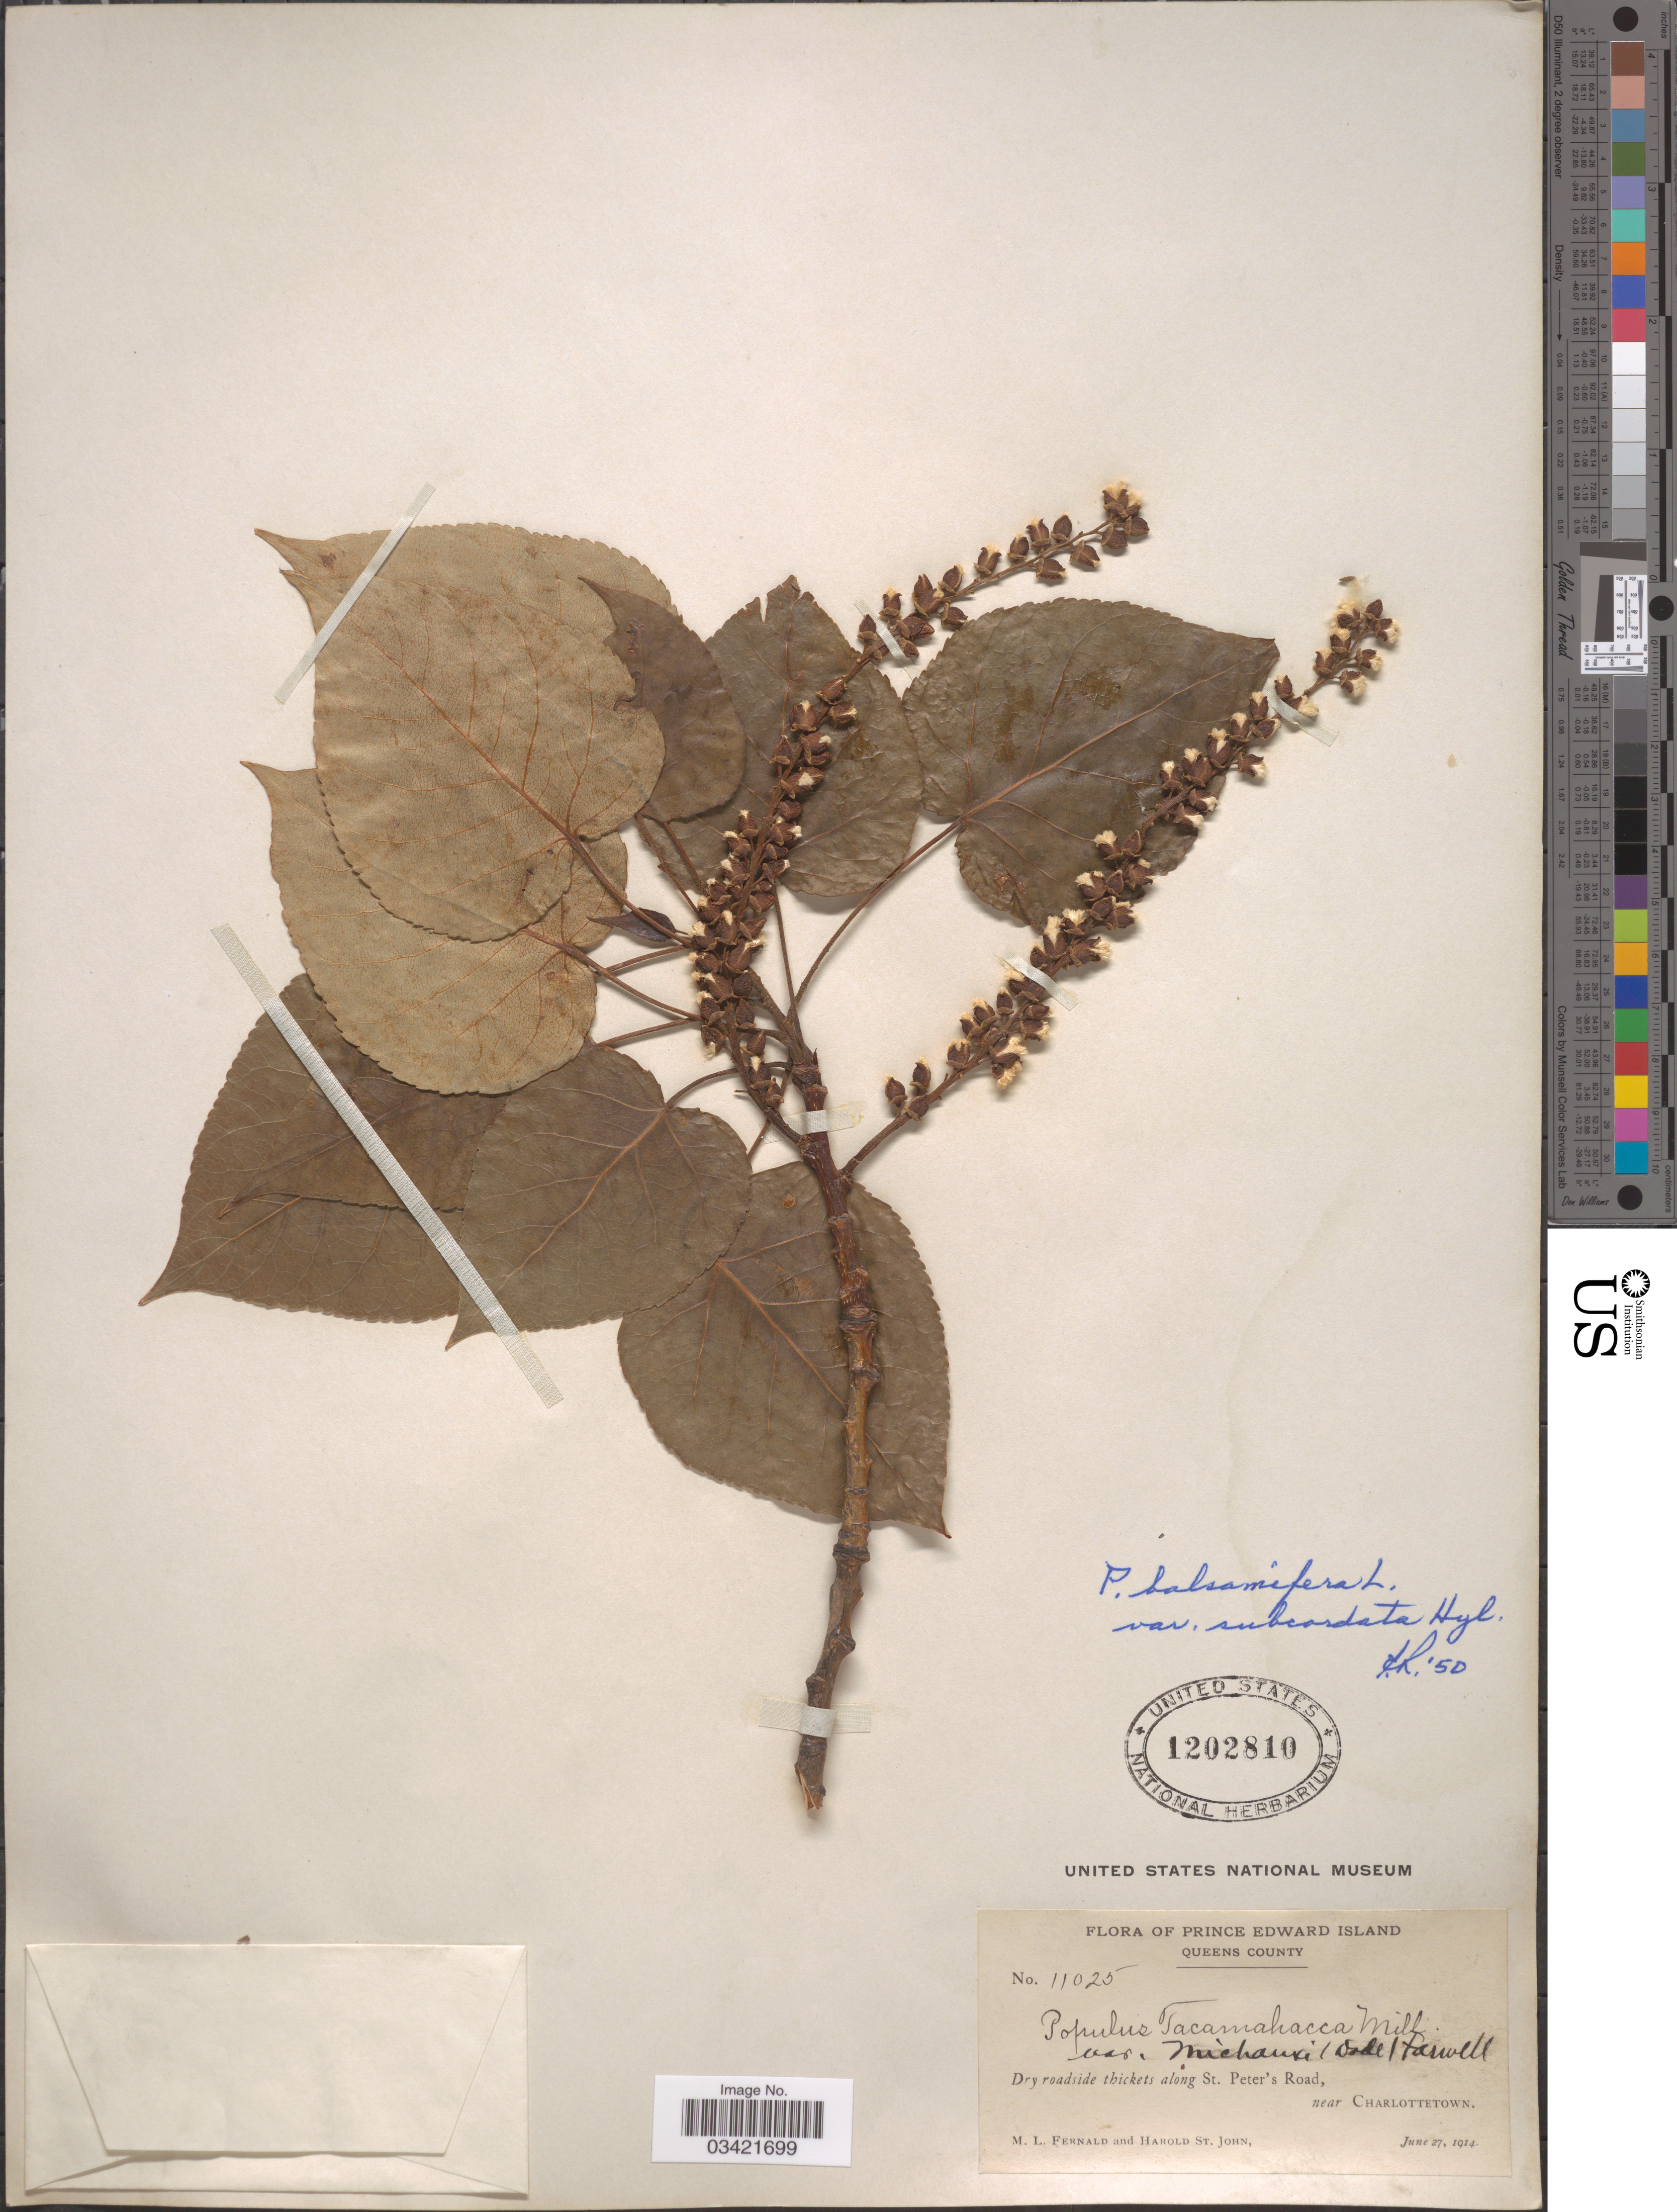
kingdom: Plantae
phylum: Tracheophyta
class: Magnoliopsida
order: Malpighiales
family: Salicaceae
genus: Populus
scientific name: Populus balsamifera var. subcordata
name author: Hyl.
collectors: M. L. Fernald & H. St. John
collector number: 11025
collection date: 1914-06-27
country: Canada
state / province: Prince Edward Island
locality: Queens County. Dry roadside along St. Peter's Road, near Charlottetown.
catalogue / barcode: US 1202810